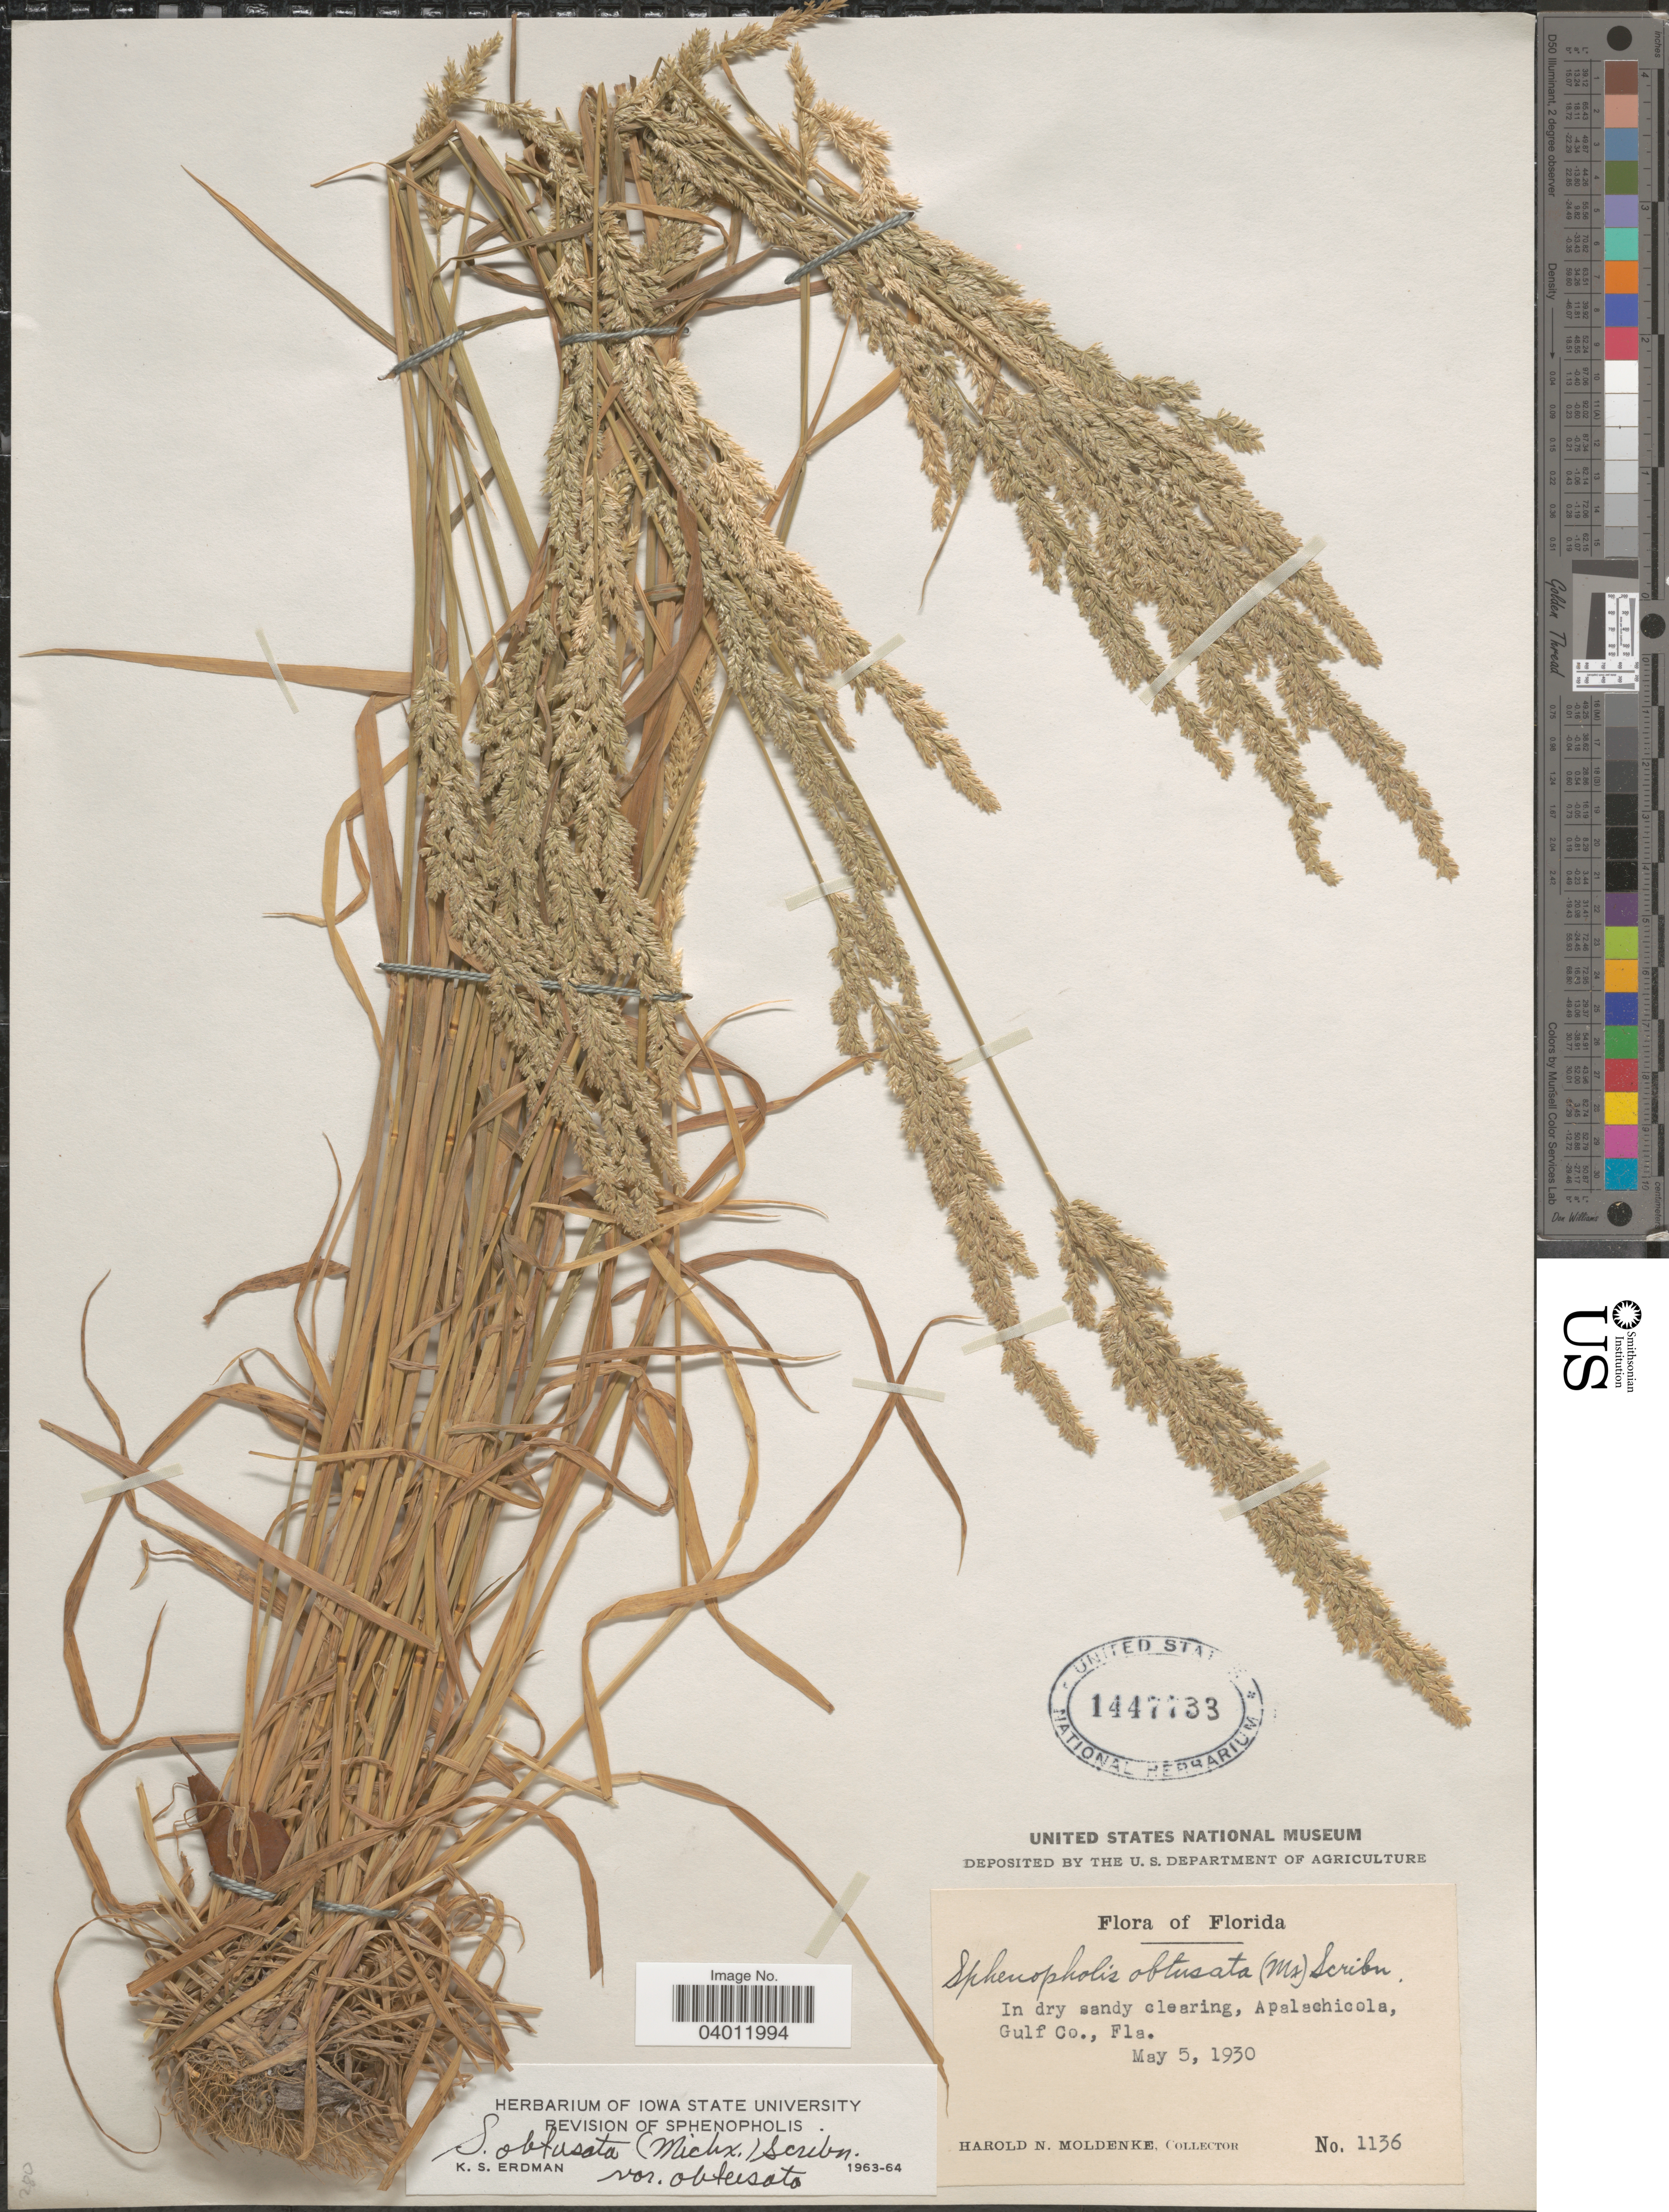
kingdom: Plantae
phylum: Tracheophyta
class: Liliopsida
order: Poales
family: Poaceae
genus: Sphenopholis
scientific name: Sphenopholis obtusata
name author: (Michx.) Scribn.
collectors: H. N. Moldenke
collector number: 1136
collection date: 1930-05-05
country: United States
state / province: Florida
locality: Apalachicola, Gulf Co.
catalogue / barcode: US 1447733